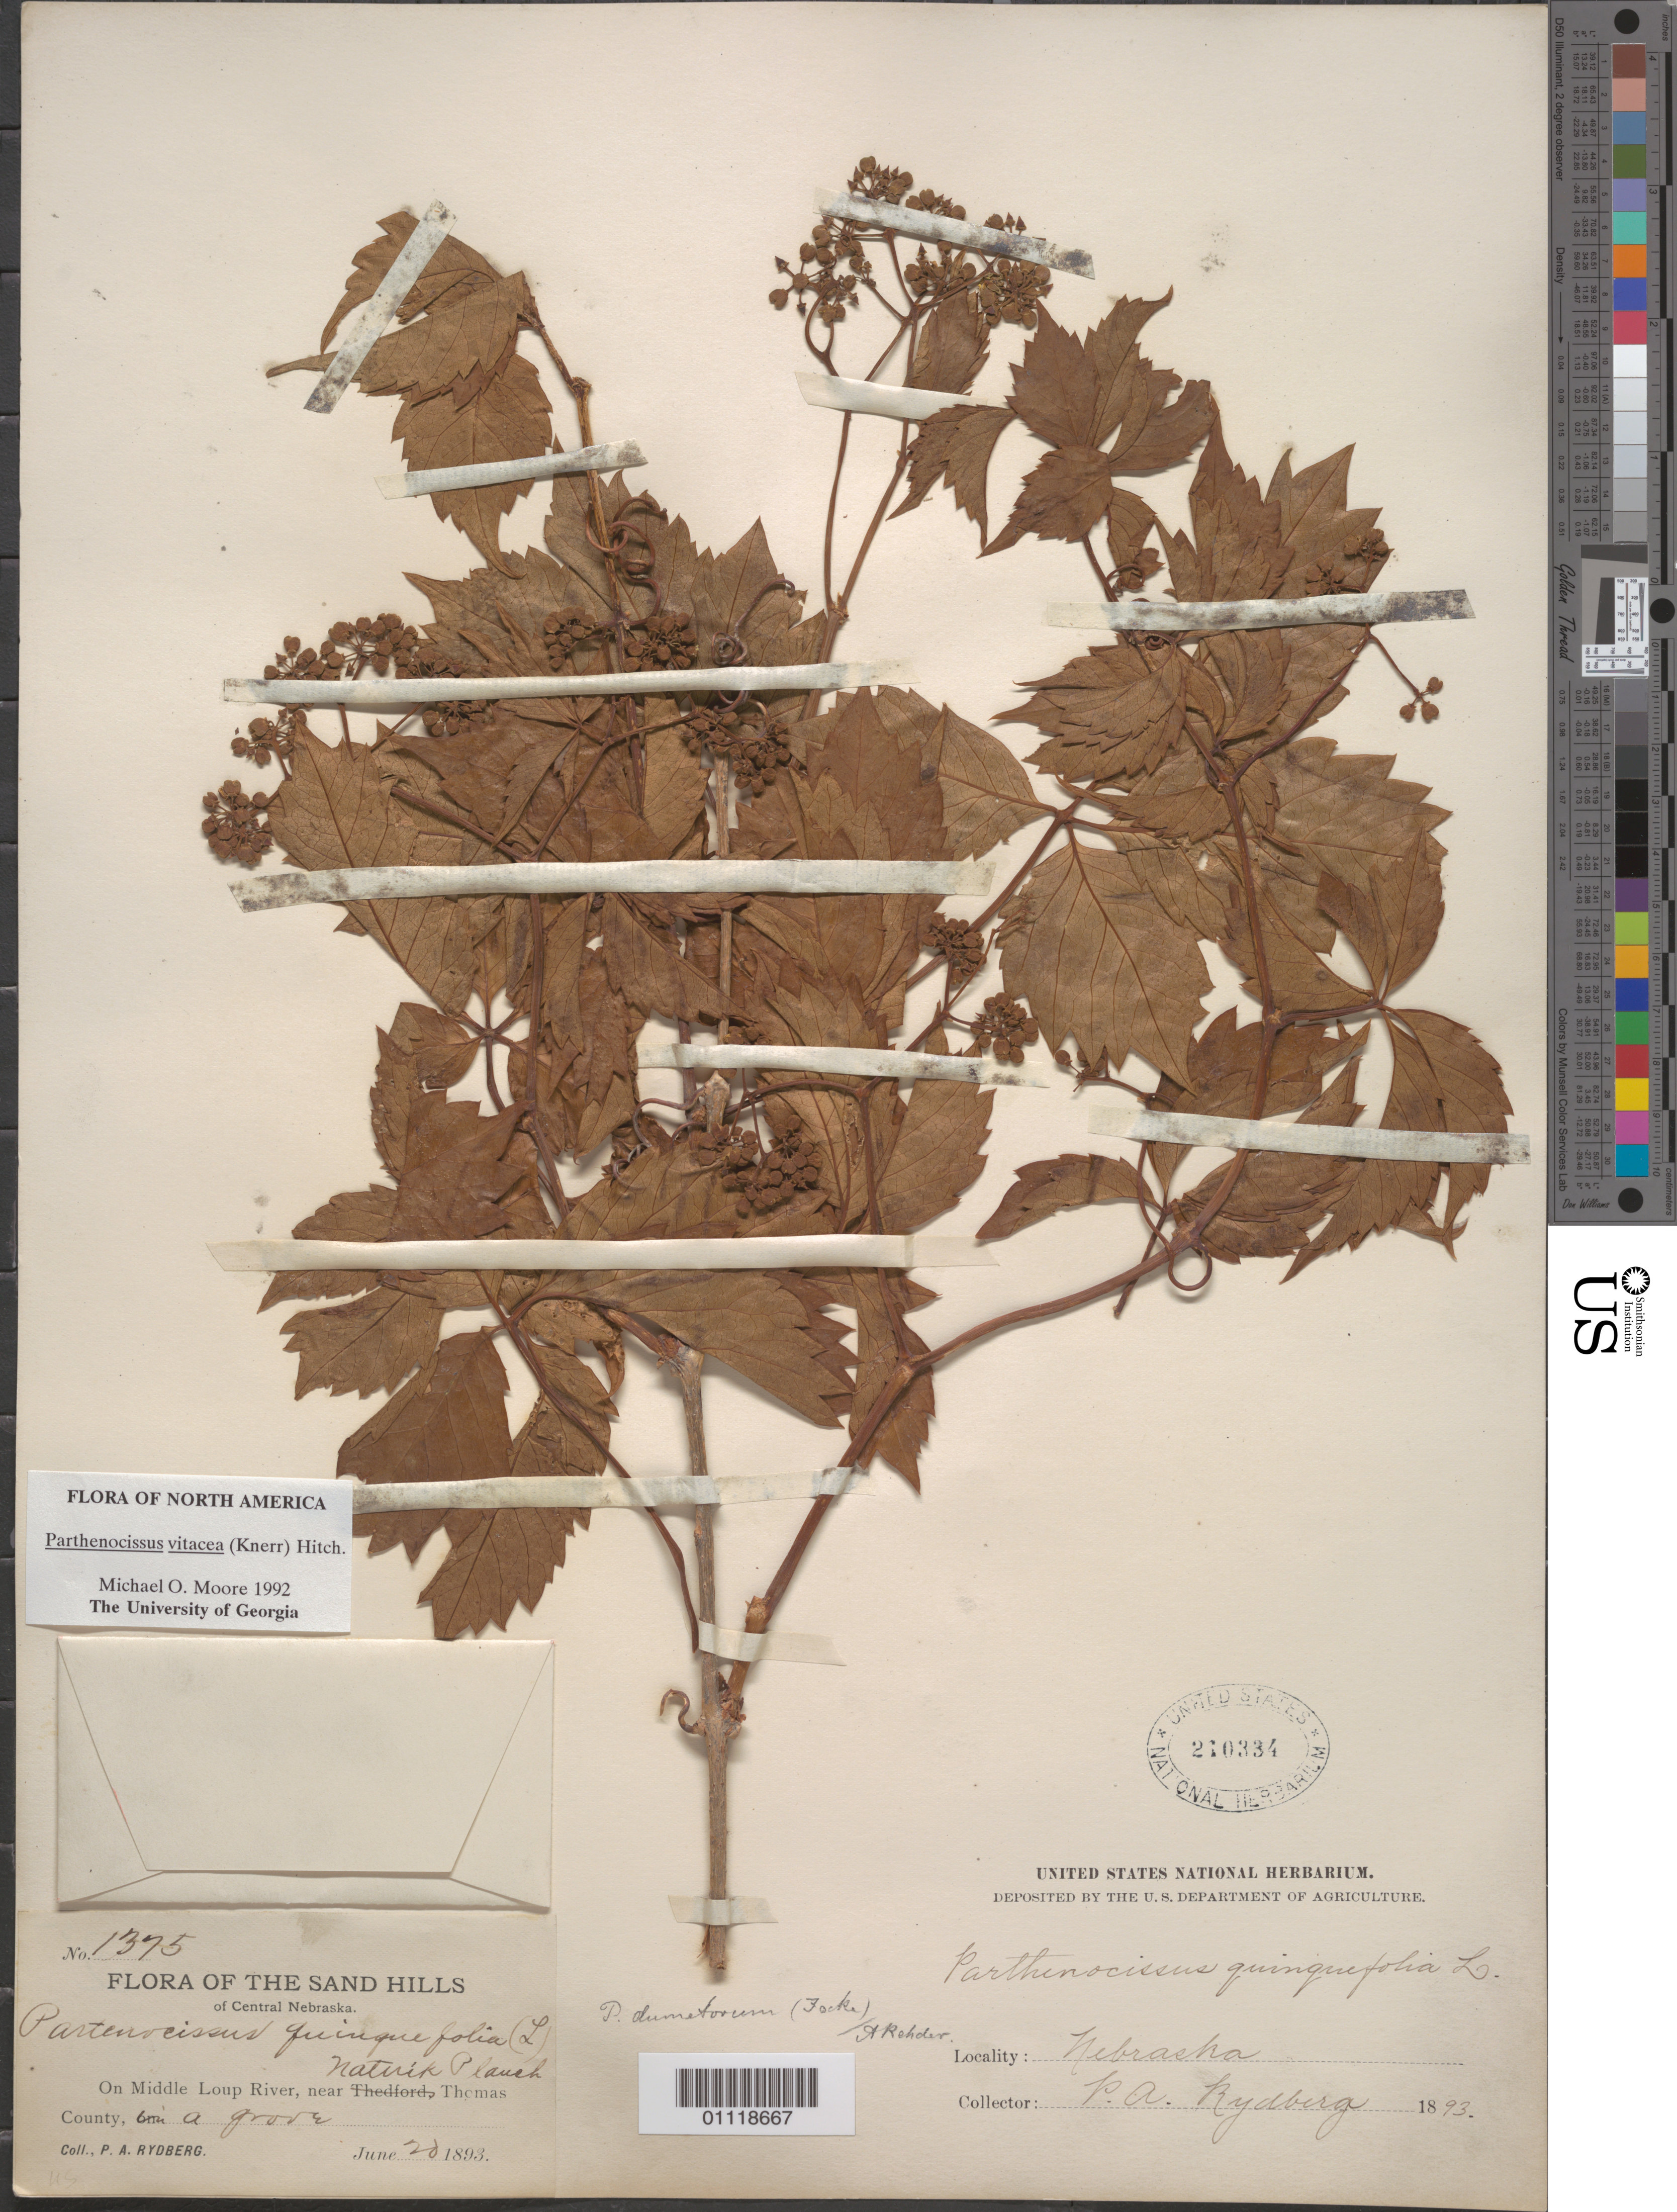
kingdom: Plantae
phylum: Tracheophyta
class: Magnoliopsida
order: Vitales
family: Vitaceae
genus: Parthenocissus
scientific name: Parthenocissus vitacea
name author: (Knerr) Hitchc.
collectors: P. A. Rydberg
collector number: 1375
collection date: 1893-06-28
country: United States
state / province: Nebraska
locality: Sand Hills. On Middle Loup River, near Thomas Co.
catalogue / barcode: US 210334